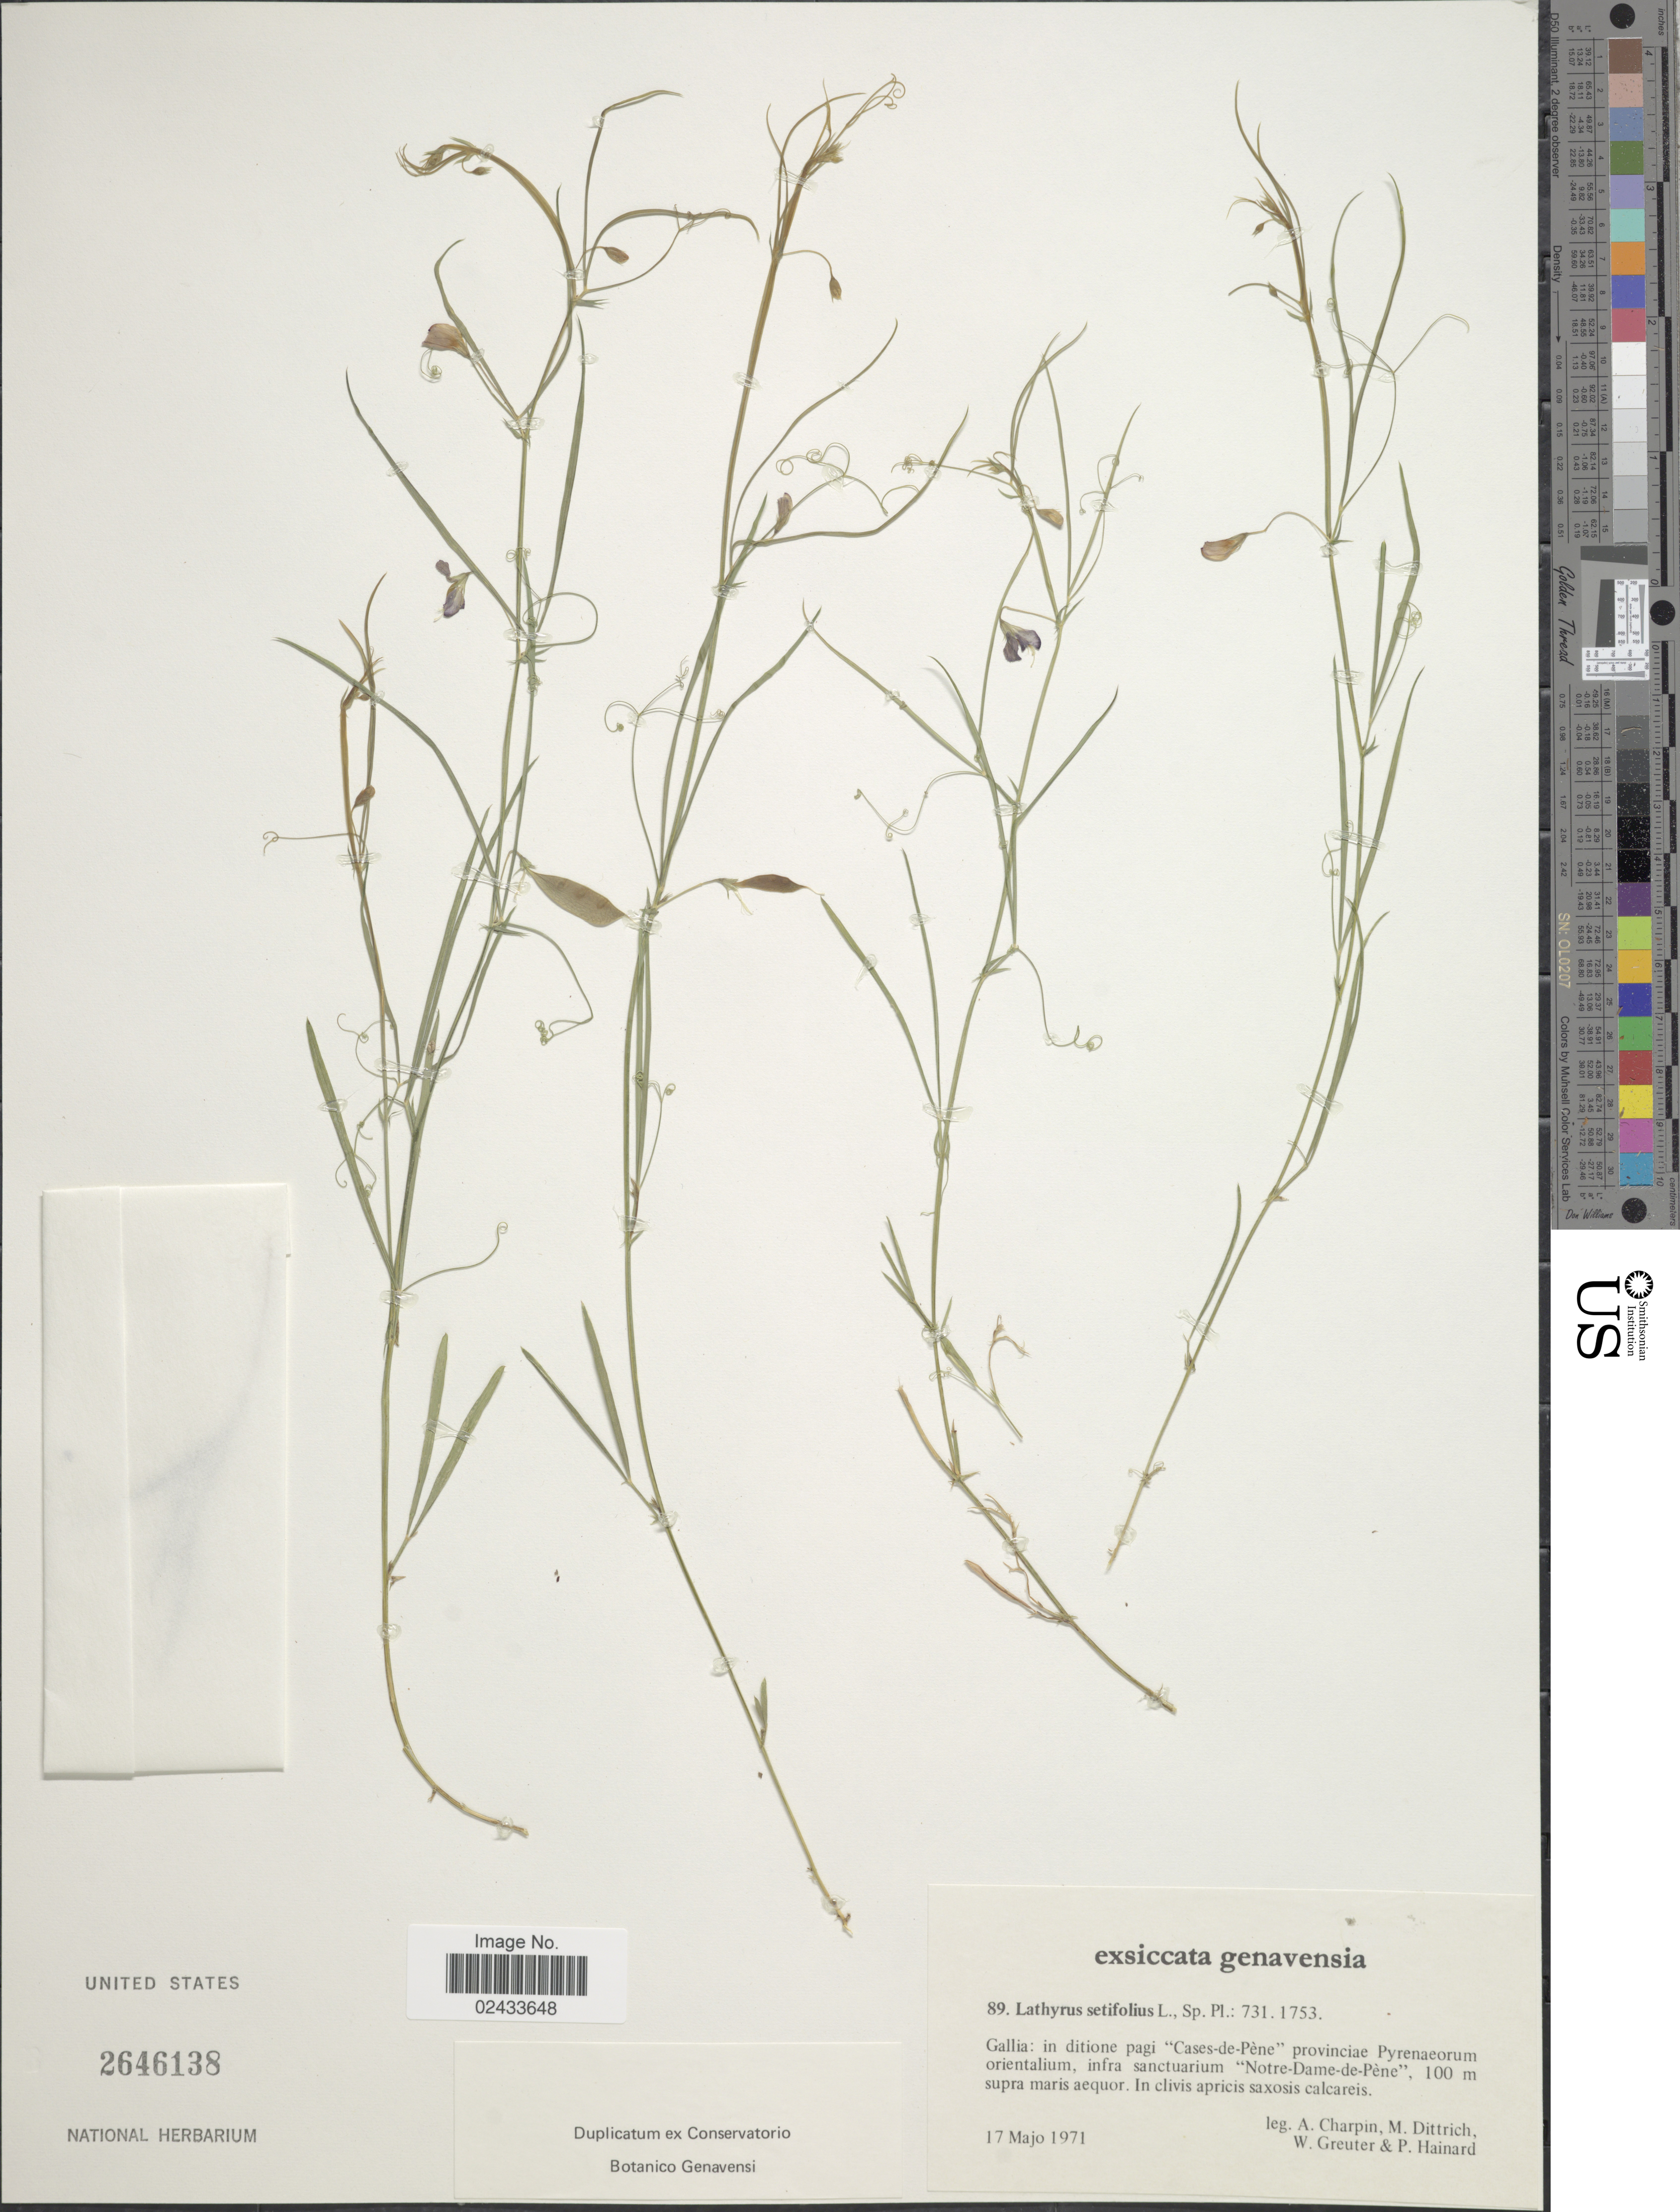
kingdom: Plantae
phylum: Tracheophyta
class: Magnoliopsida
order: Fabales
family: Fabaceae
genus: Lathyrus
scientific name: Lathyrus setifolius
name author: L.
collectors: A. Charpin, M. Dittrich, W. Greuter & P. Hainard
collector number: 89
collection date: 1971-05-17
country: France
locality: Genavensia, Gallia: in ditione pagi "Cases de Pene" provinciae Pyrenaeorum orientalium, infra sanctuarium "Notre-Dame-de-Pene"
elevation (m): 100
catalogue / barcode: US 2646138